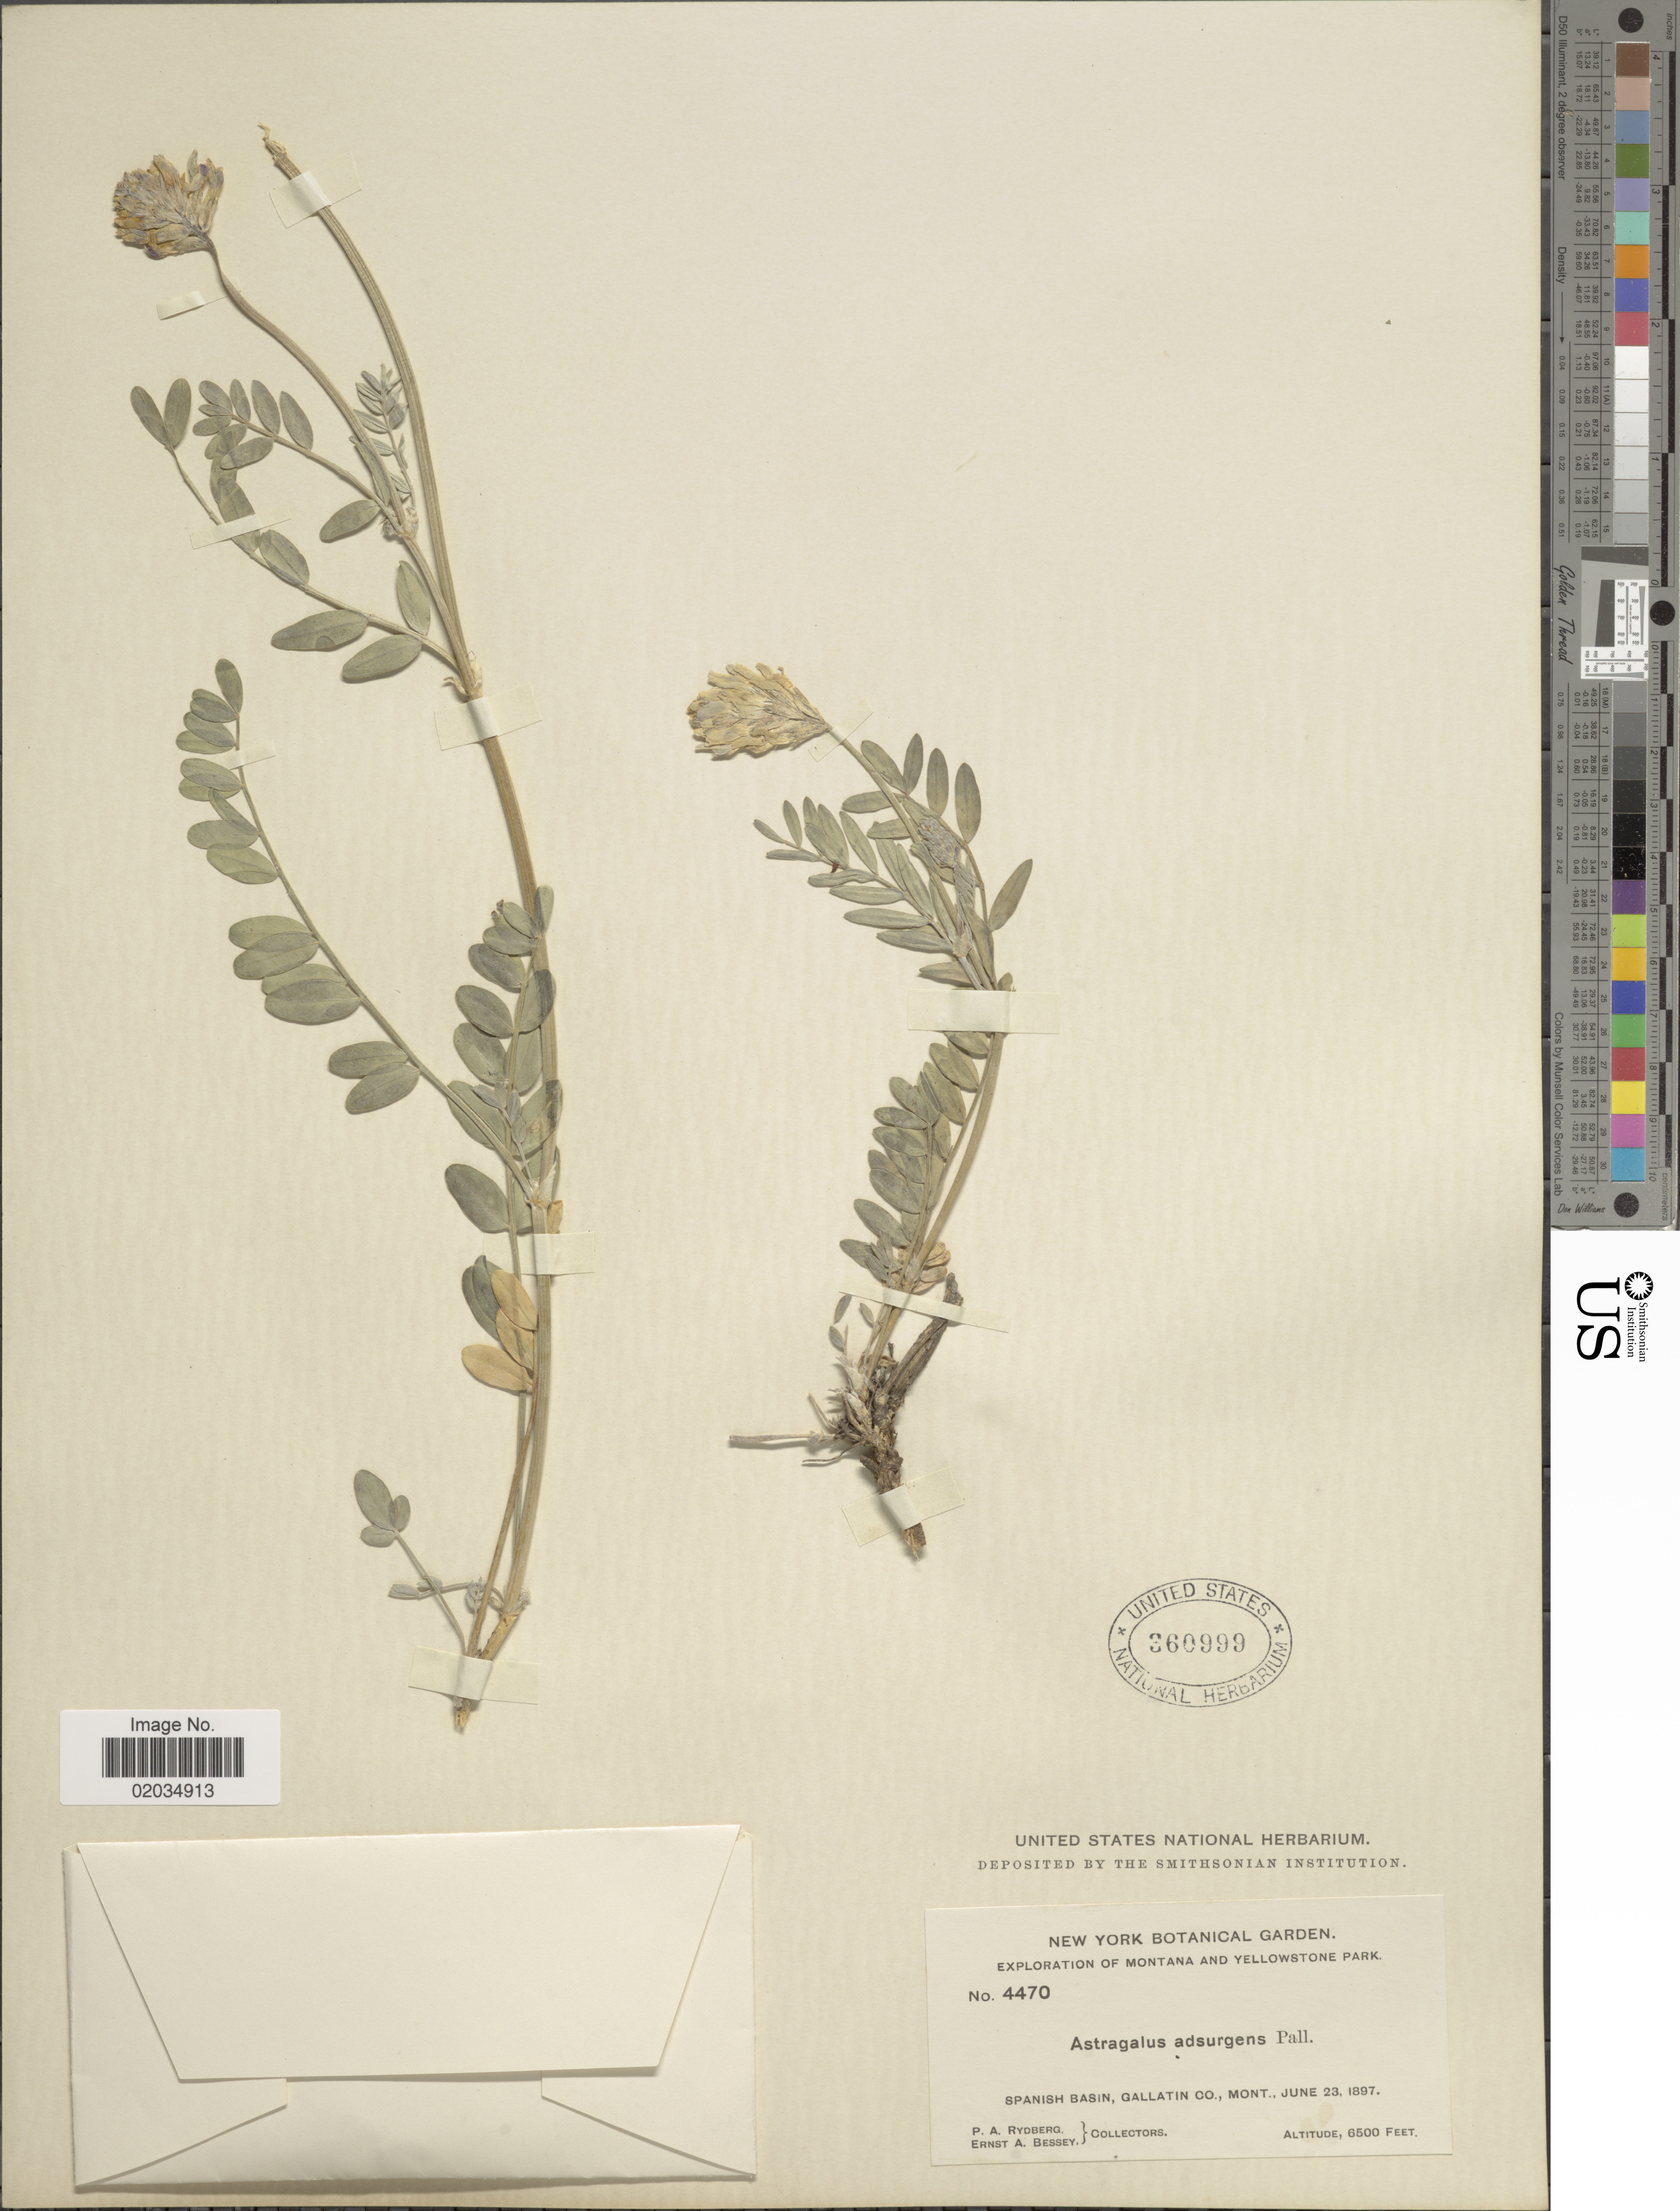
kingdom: Plantae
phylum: Tracheophyta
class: Magnoliopsida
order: Fabales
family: Fabaceae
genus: Astragalus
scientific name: Astragalus striatus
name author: Nutt.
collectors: P. A. Rydberg & E. A. Bessey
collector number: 4470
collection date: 1897-06-23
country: United States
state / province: Montana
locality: Yellowstone Park, Spanish Basin, Gallatin Co., Mont.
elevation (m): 1981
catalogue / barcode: US 360999